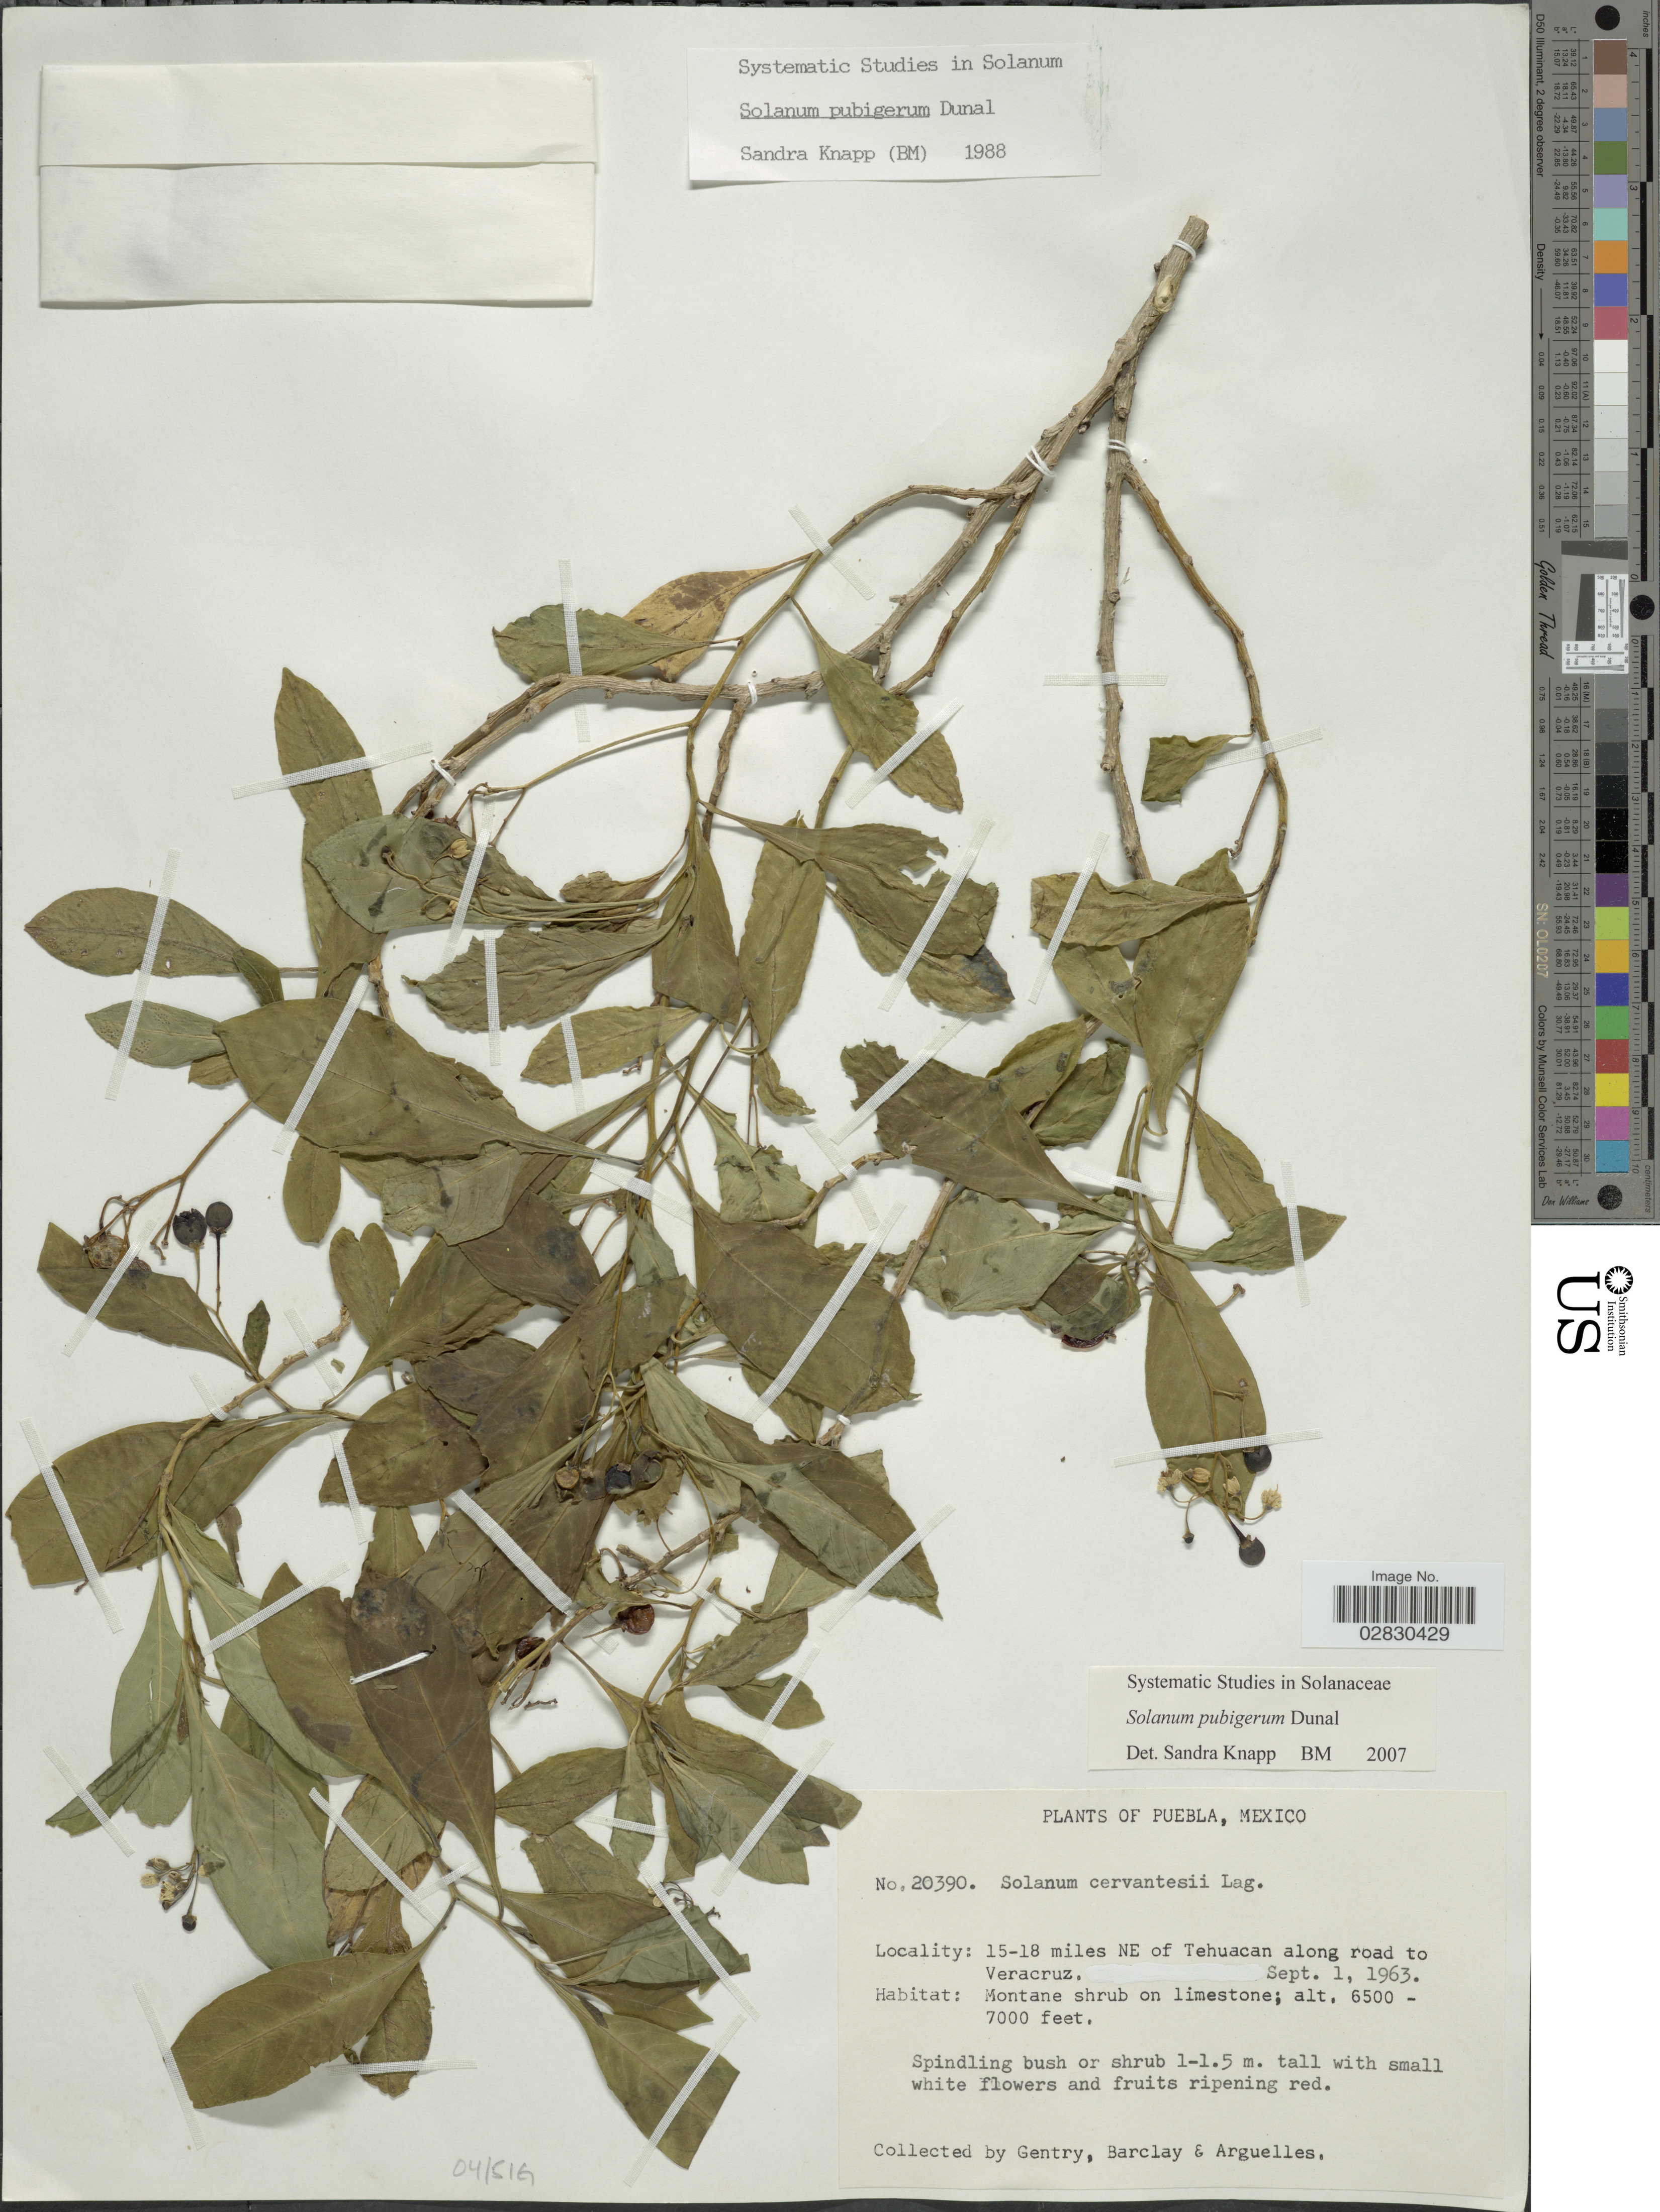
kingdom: Plantae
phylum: Tracheophyta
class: Magnoliopsida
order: Solanales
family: Solanaceae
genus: Solanum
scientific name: Solanum pubigerum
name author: Dunal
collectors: Gentry, --, -- Barclay & Arguelles, --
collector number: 20390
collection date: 1963-09-01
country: Mexico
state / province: Puebla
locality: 15-18 miles NE of Tehuacan along road to Veracruz.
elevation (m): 1981